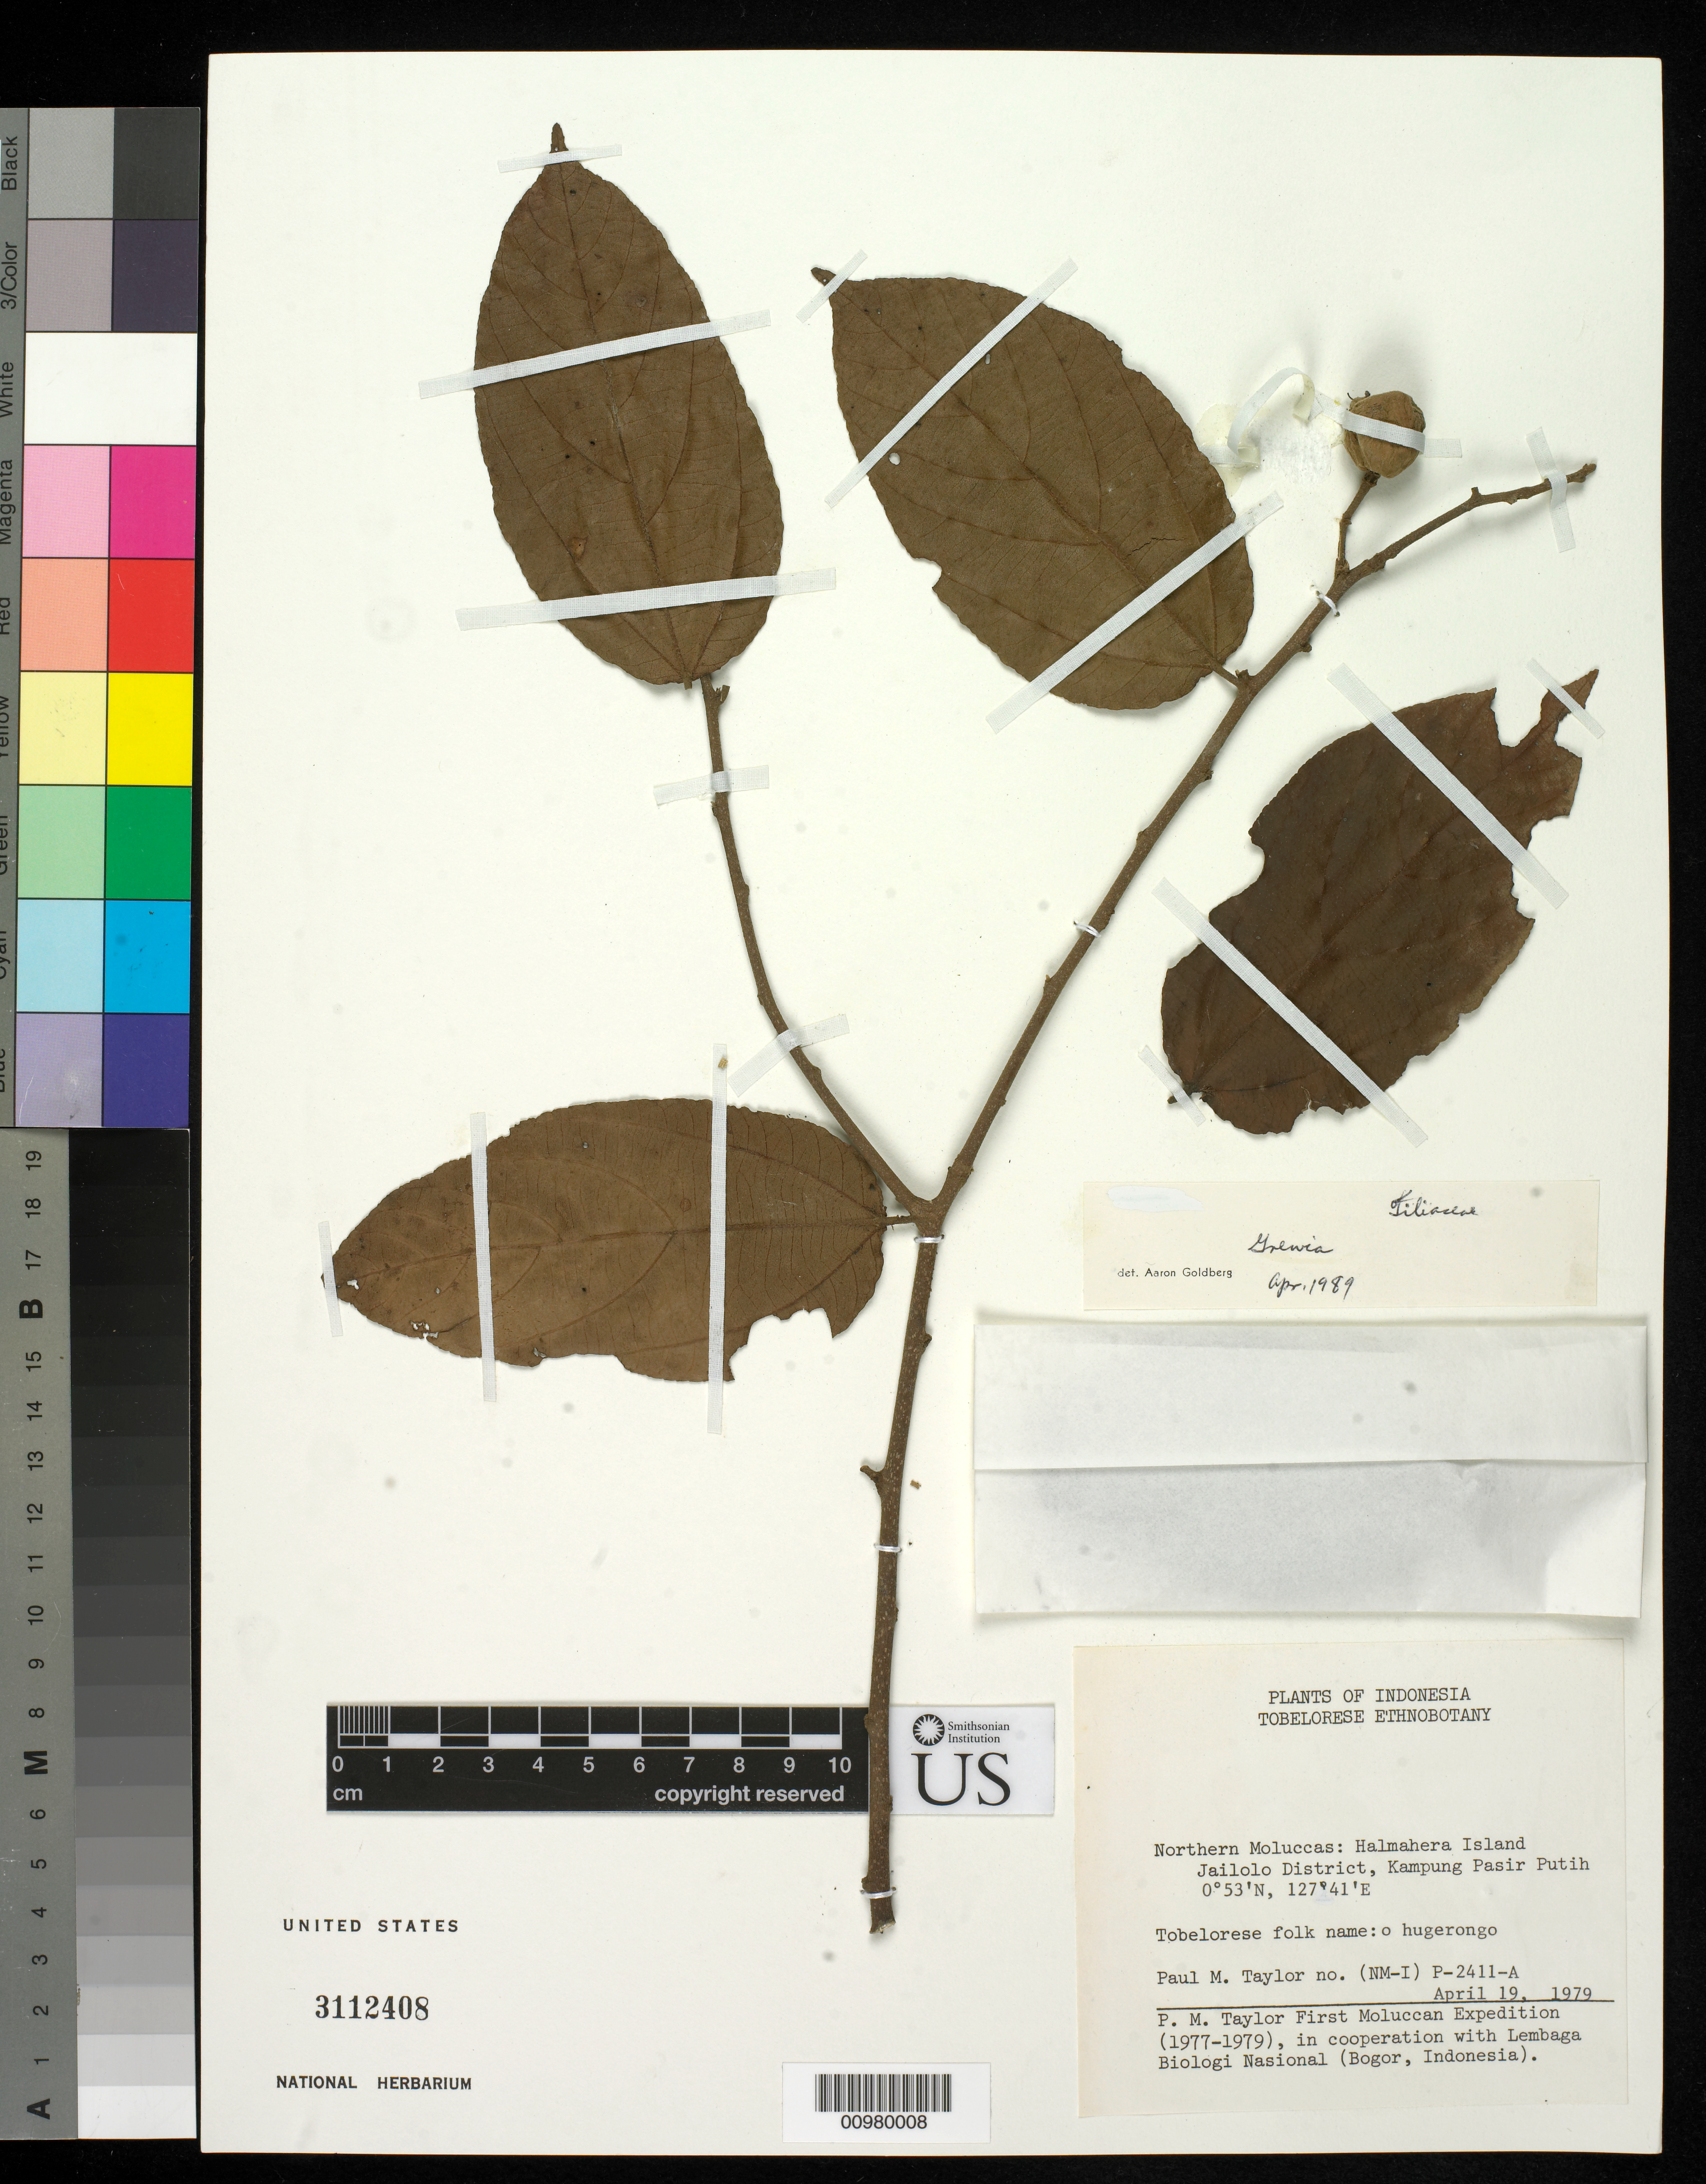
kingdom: Plantae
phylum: Tracheophyta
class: Magnoliopsida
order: Malvales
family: Malvaceae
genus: Grewia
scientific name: Grewia sp.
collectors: P. M. Taylor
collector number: P 2411 A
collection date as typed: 19 Apr 1979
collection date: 1979-04-19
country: Indonesia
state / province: Maluku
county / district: Maluku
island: Halmahera I.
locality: Northern Moluccas, Jailolo District, Kampung Pasir Putih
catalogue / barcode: US 3112408